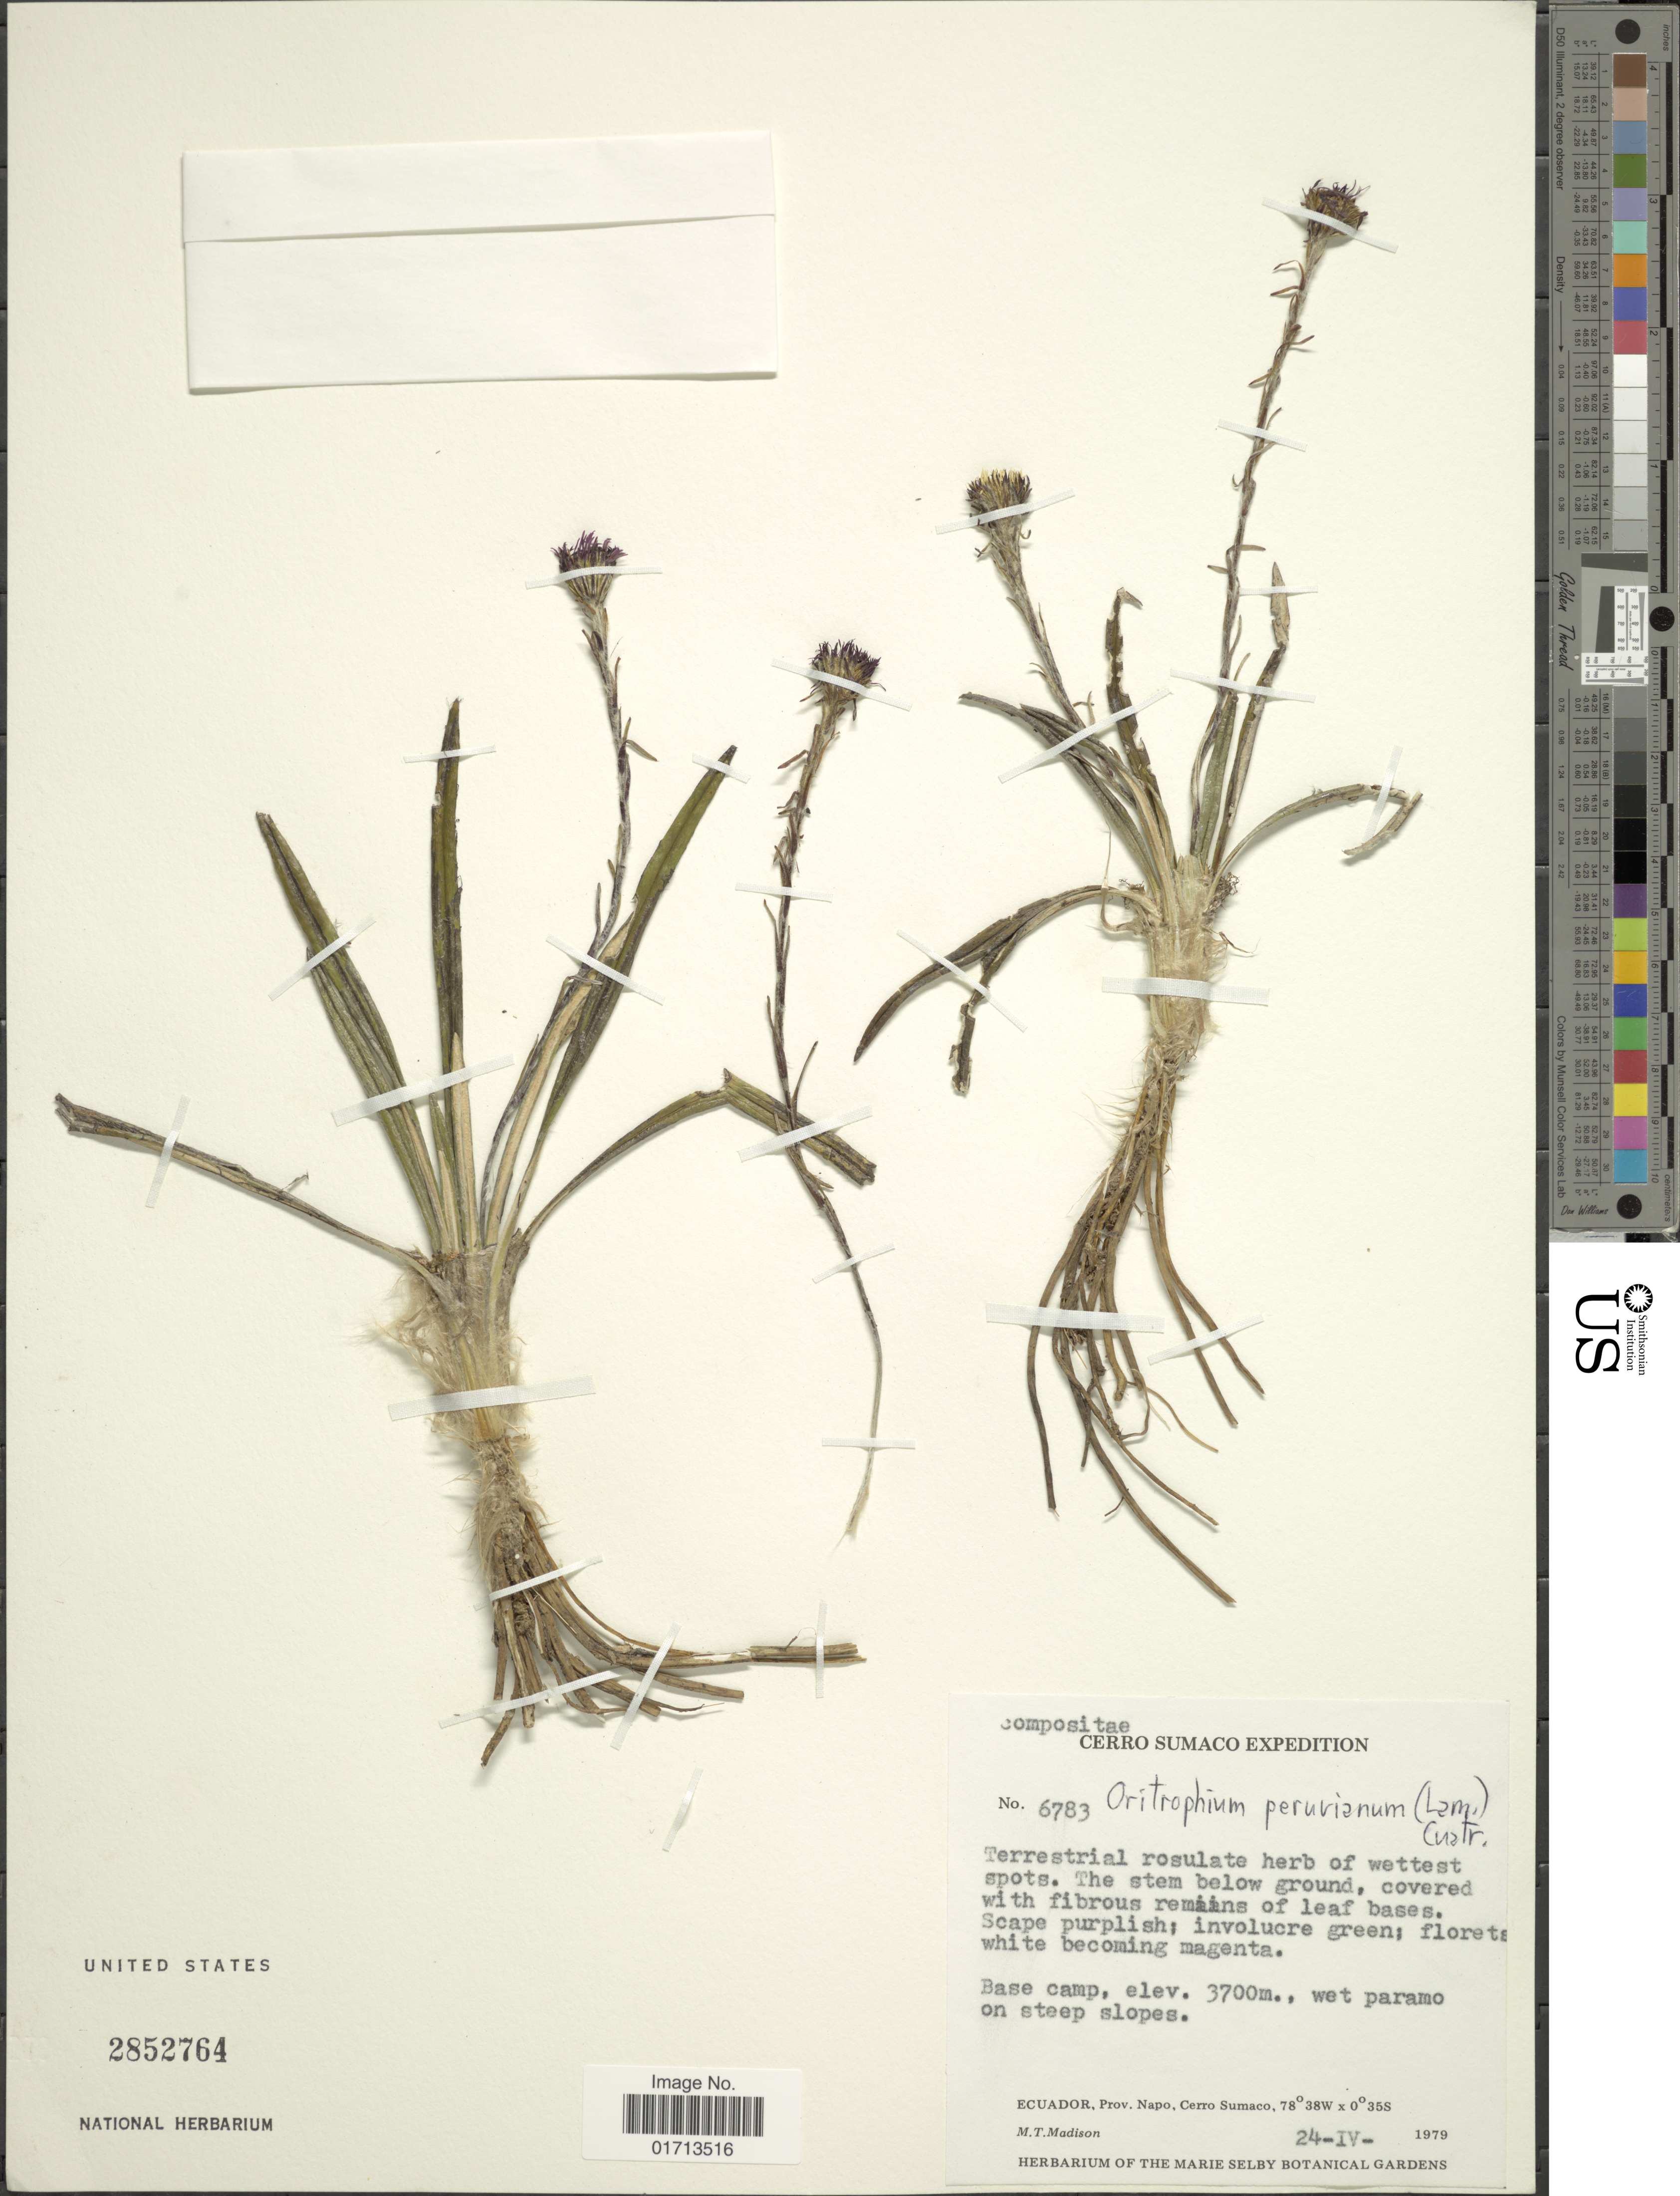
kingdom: Plantae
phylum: Tracheophyta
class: Magnoliopsida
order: Asterales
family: Asteraceae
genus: Oritrophium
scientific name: Oritrophium peruvianum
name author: (Lam.) Cuatrec.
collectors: M. T. Madison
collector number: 6783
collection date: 1979-04-24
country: Ecuador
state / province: Napo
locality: Cerro Sumaco, base camp, wet paramo on steep slopes.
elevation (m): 3700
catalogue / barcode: US 2852764